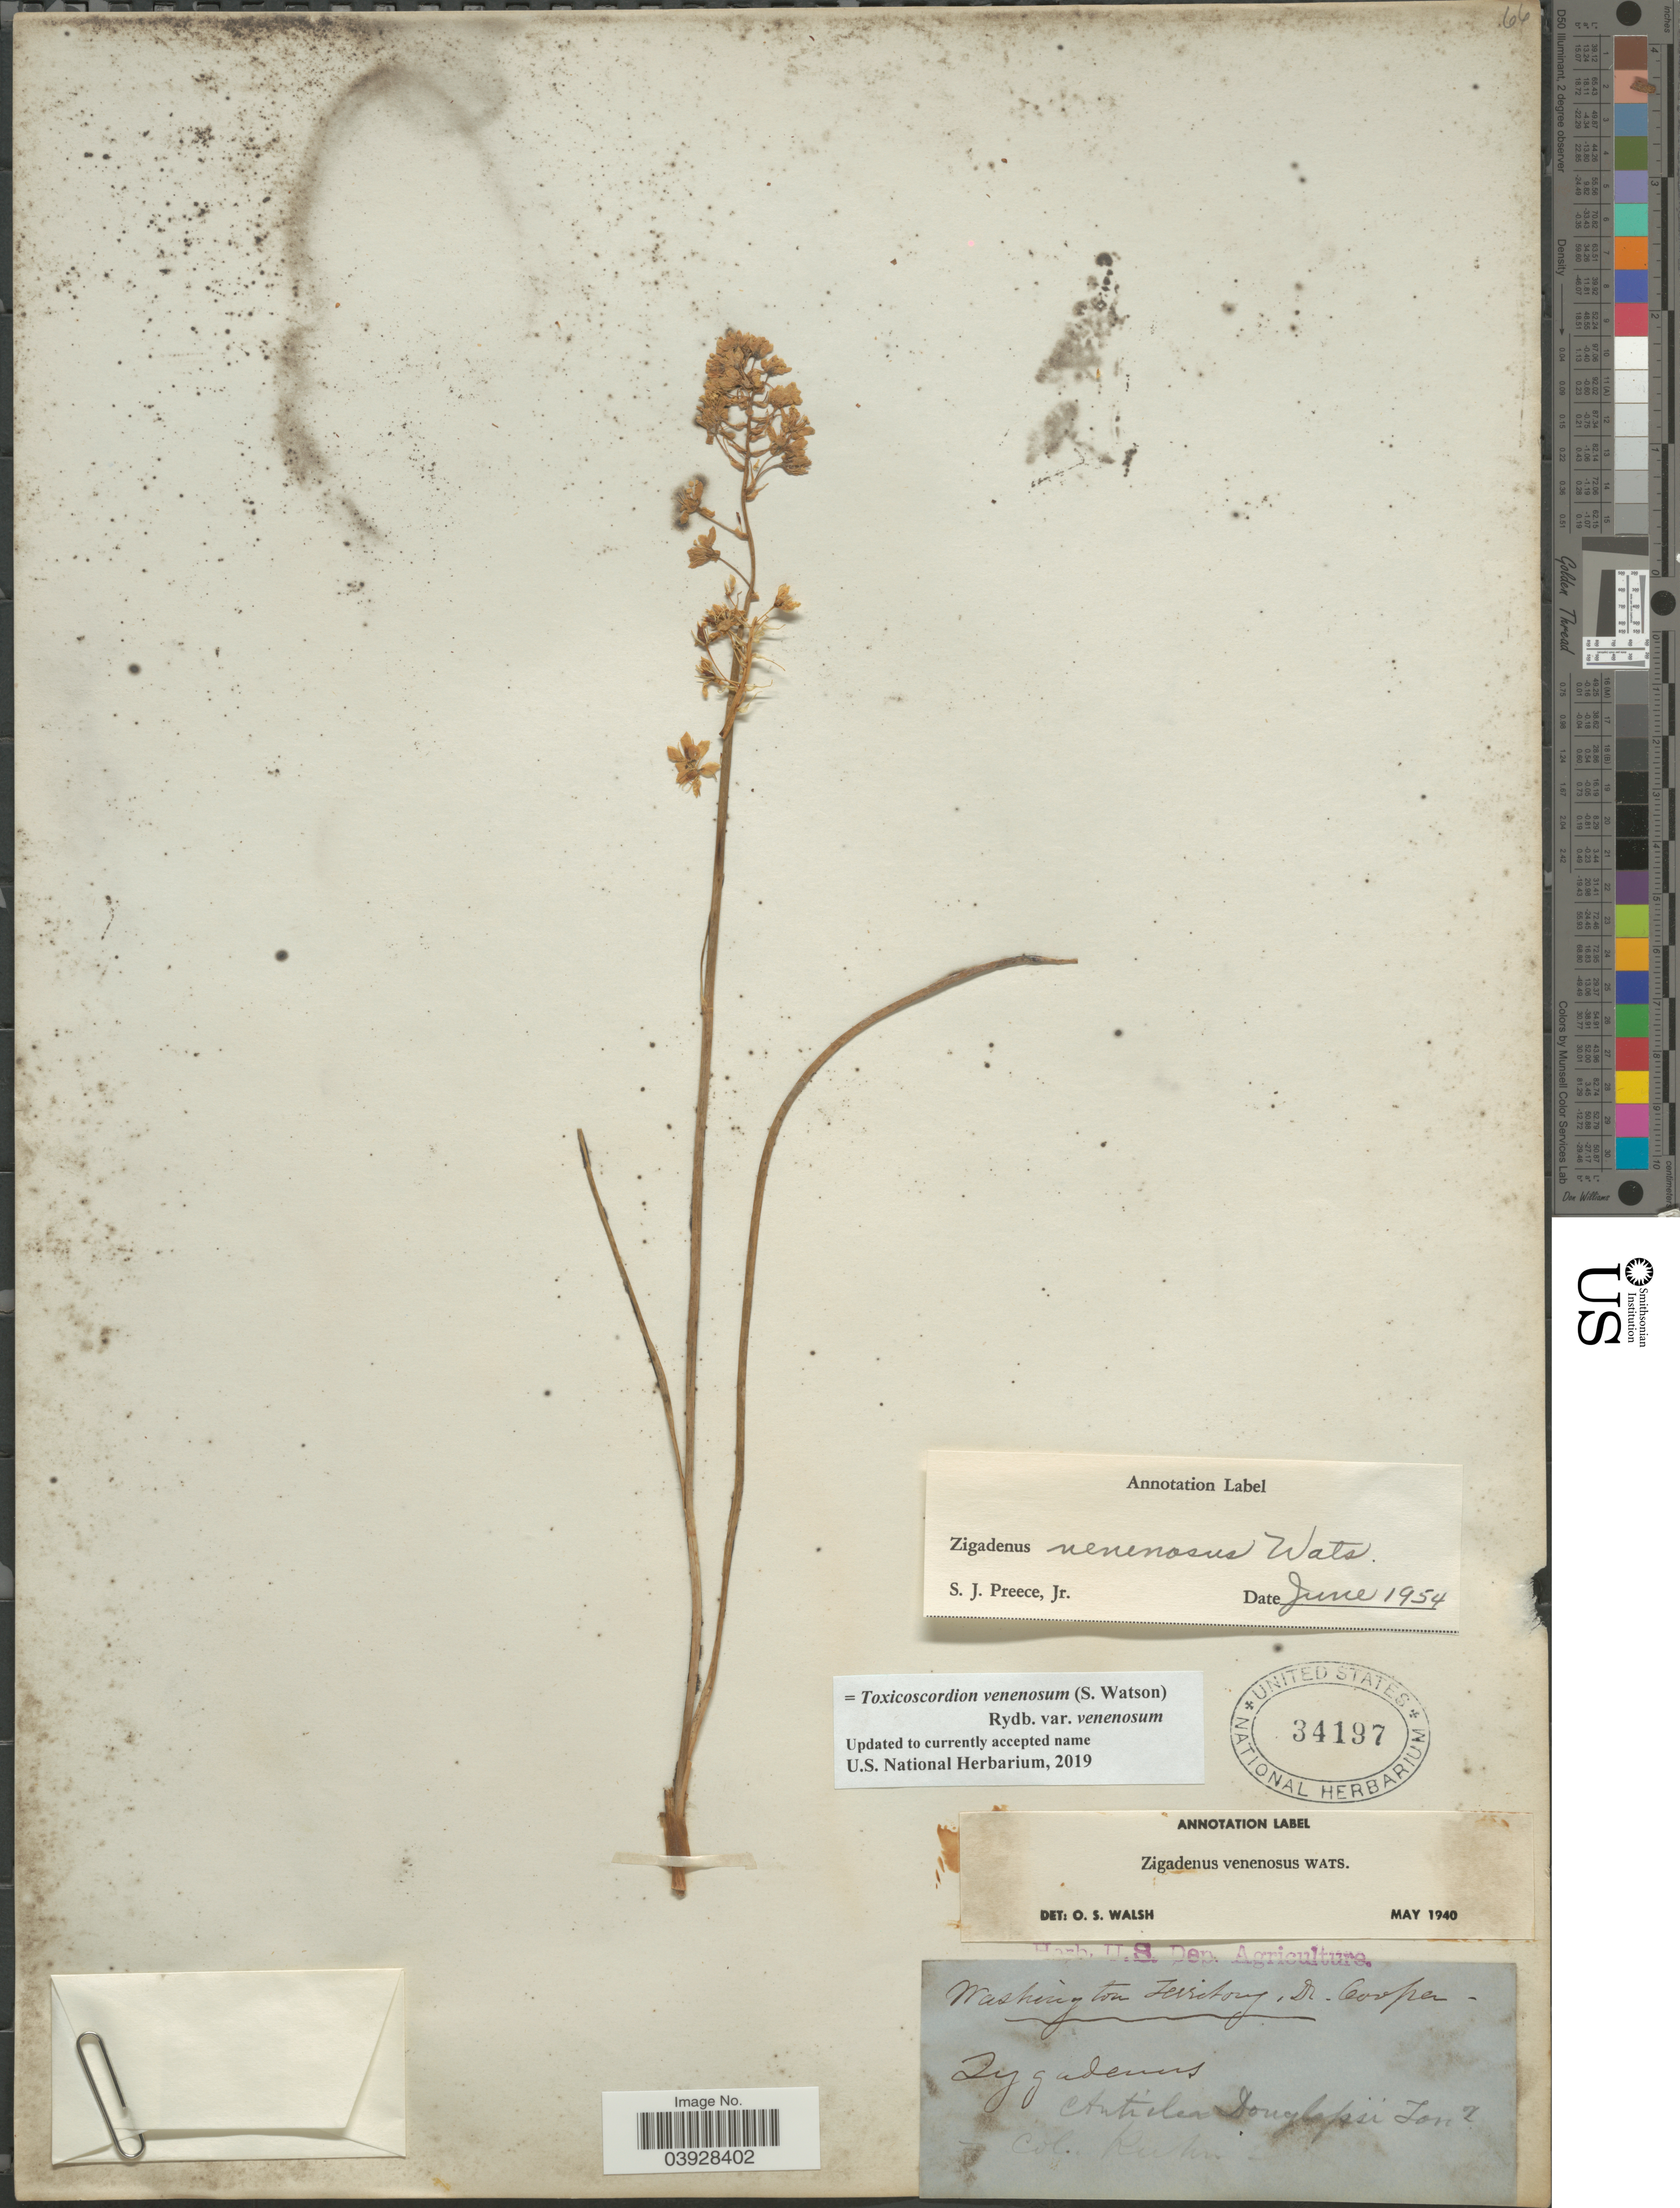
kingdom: Plantae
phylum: Tracheophyta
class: Liliopsida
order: Liliales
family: Melanthiaceae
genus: Toxicoscordion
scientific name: Toxicoscordion venenosum var. gramineum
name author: (Rydb.) Brasher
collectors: Dr. Cooper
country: United States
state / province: Washington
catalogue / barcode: US 34197